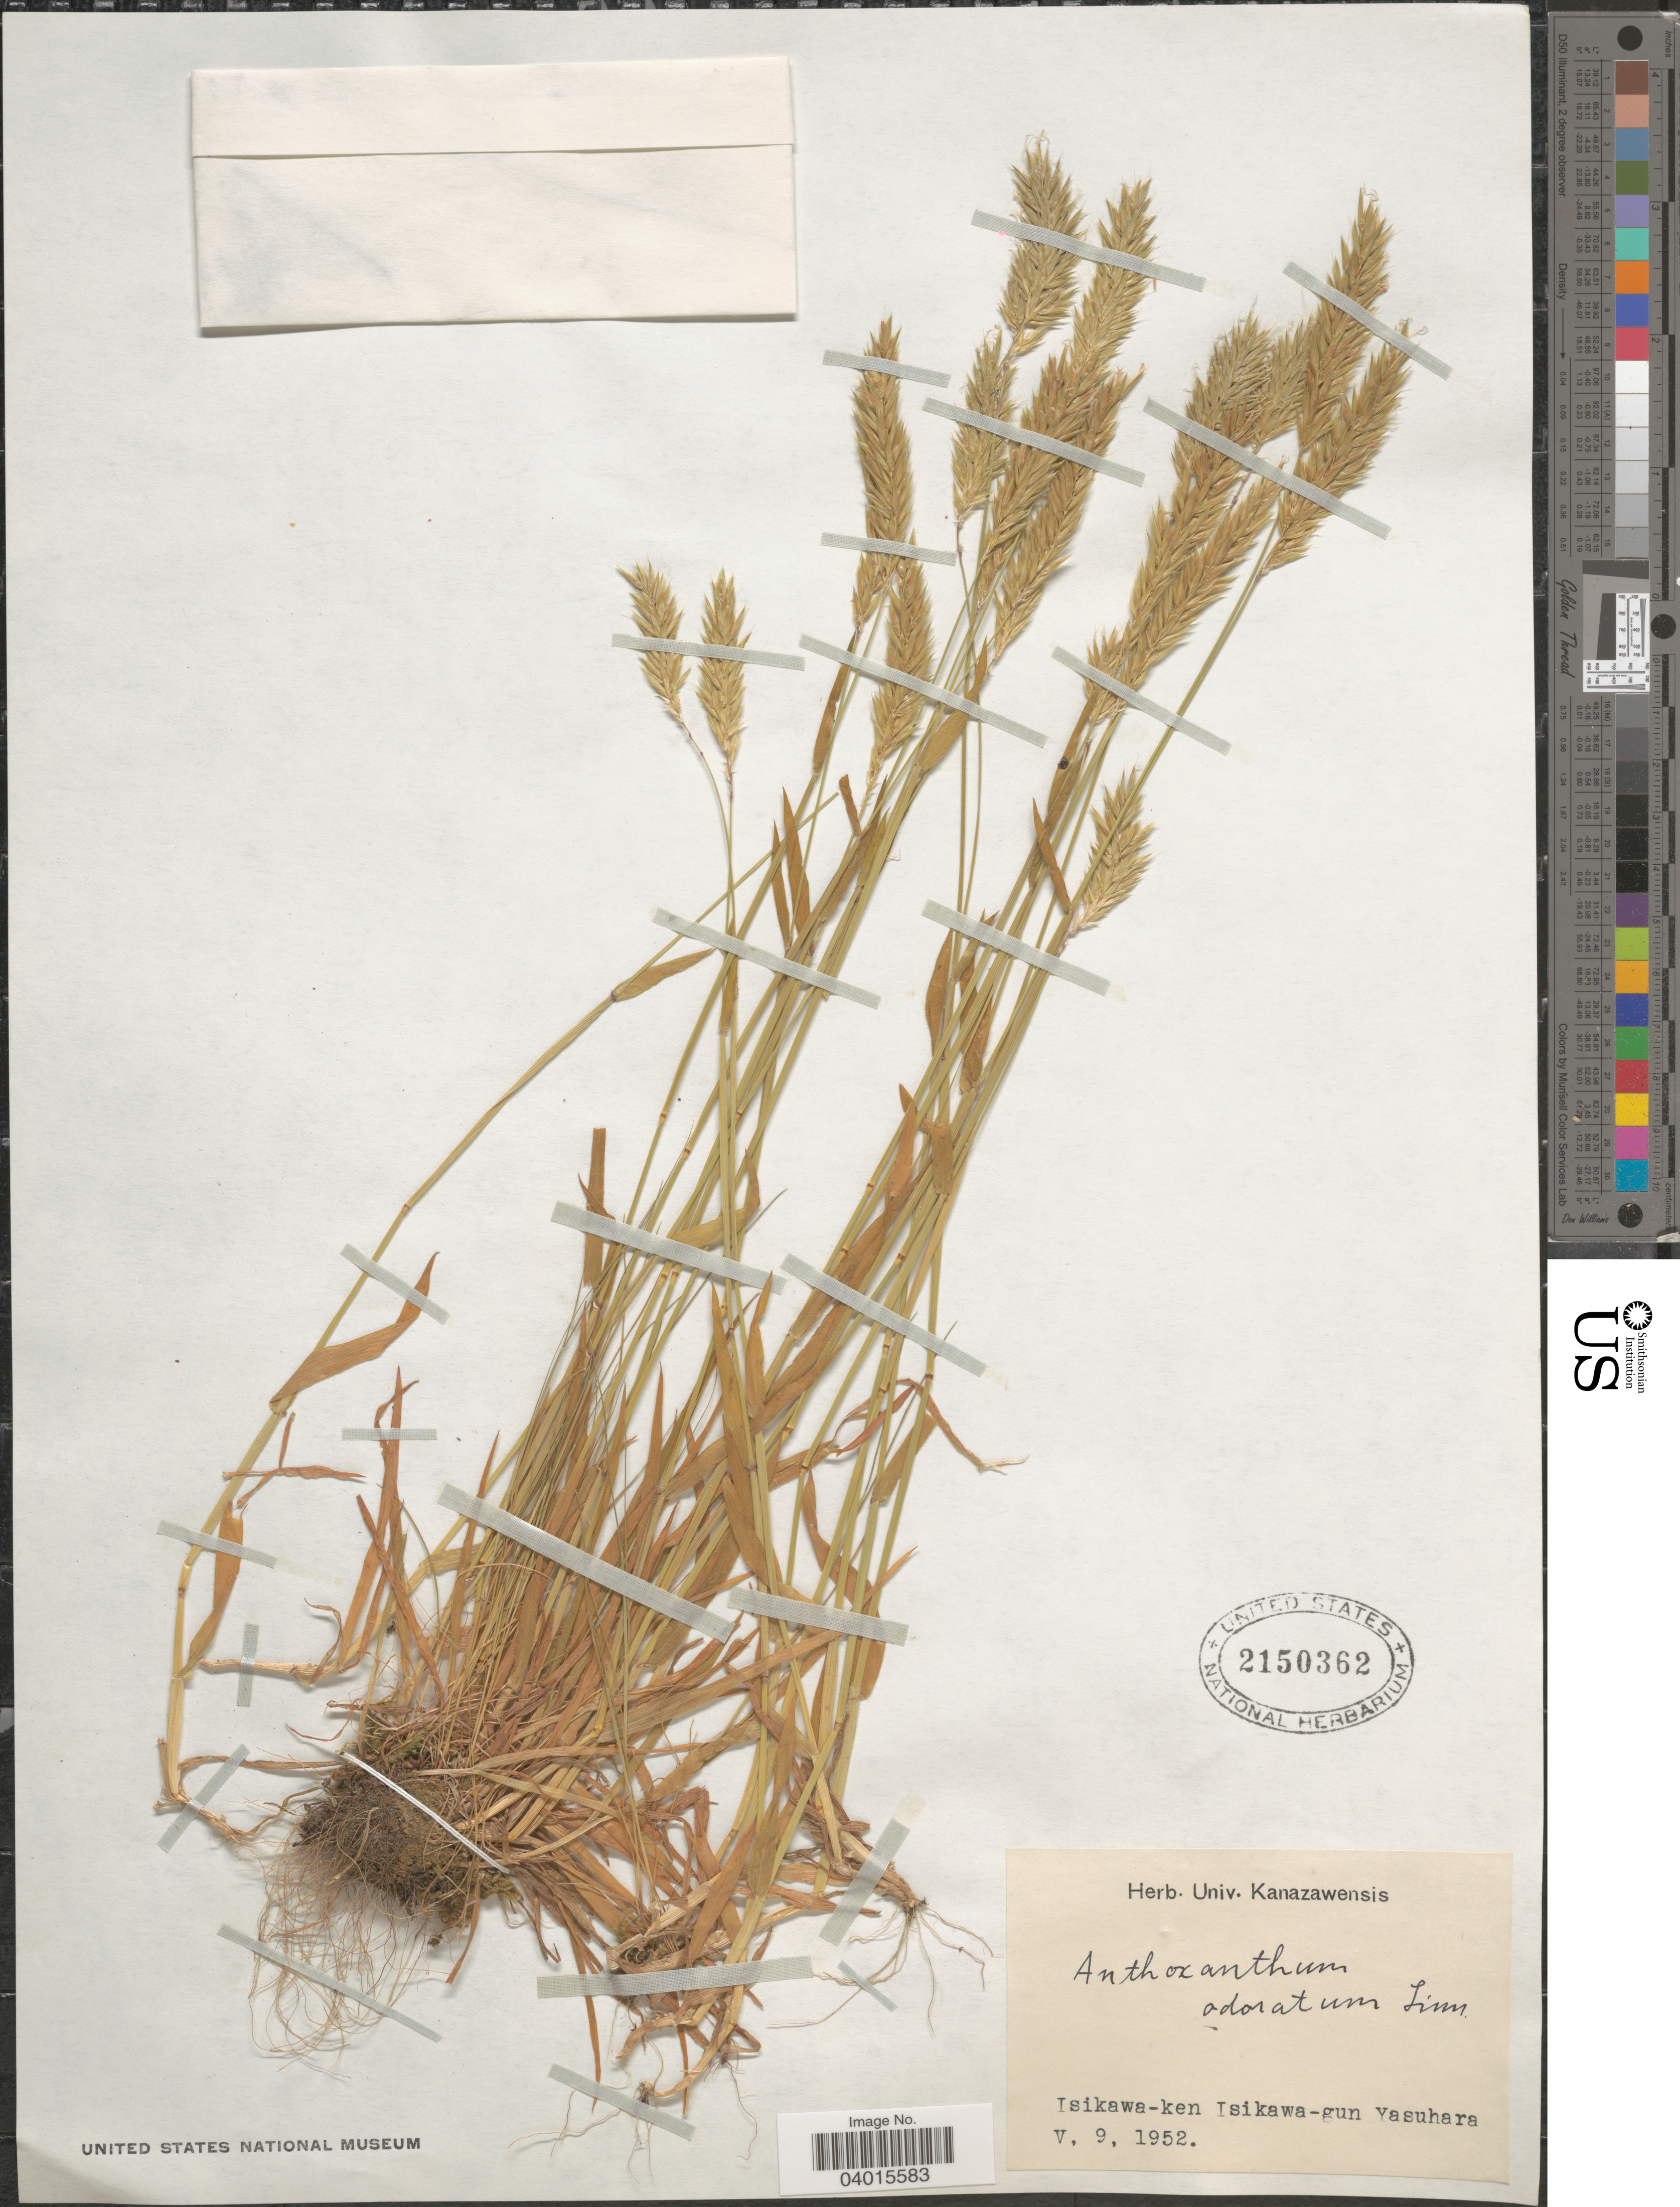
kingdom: Plantae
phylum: Tracheophyta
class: Liliopsida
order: Poales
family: Poaceae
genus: Anthoxanthum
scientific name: Anthoxanthum odoratum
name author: L.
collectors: Ex Herb. Univ. Kanazawensis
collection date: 1952-05-09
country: Japan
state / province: Isikawa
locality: Isikawa-ken Isikawa-gun Yasuhara.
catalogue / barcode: US 2150362